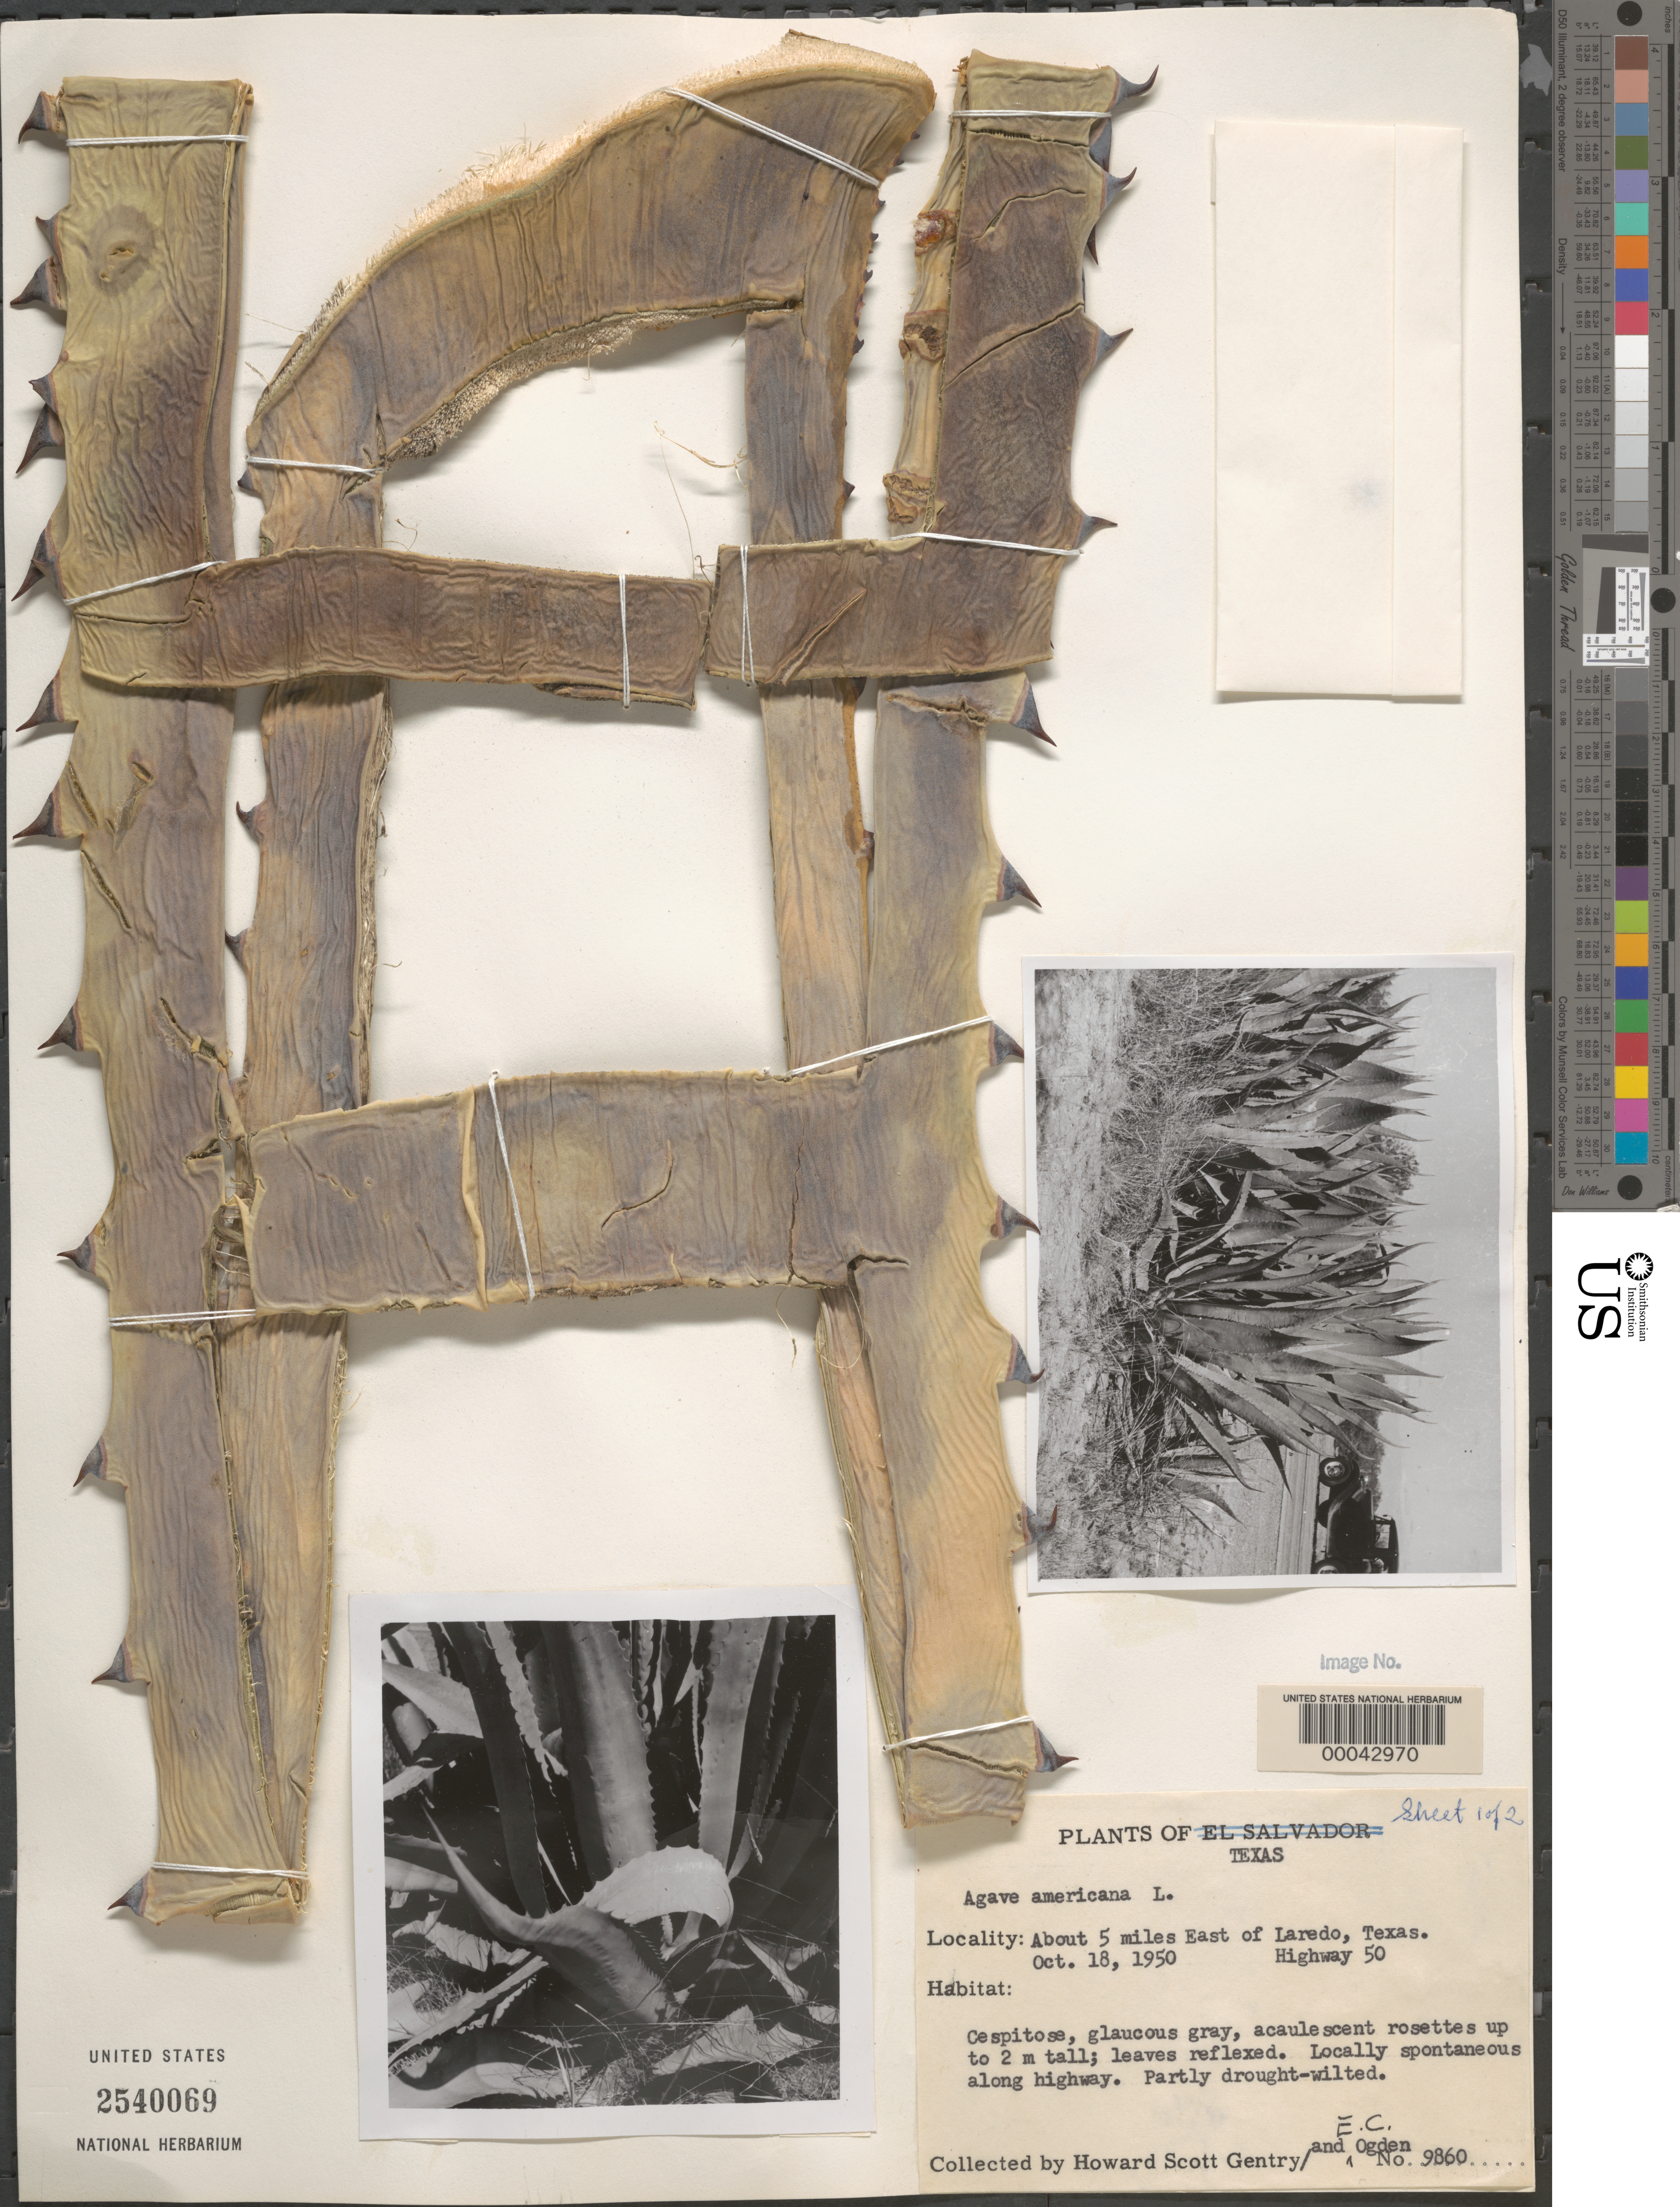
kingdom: Plantae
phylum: Tracheophyta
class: Liliopsida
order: Asparagales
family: Asparagaceae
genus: Agave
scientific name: Agave americana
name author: L.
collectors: H. S. Gentry & E. Ogden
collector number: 9860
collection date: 1950-10-18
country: United States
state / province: Texas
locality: About 5 miles East of Laredo. Highway 50.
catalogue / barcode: US 2540069